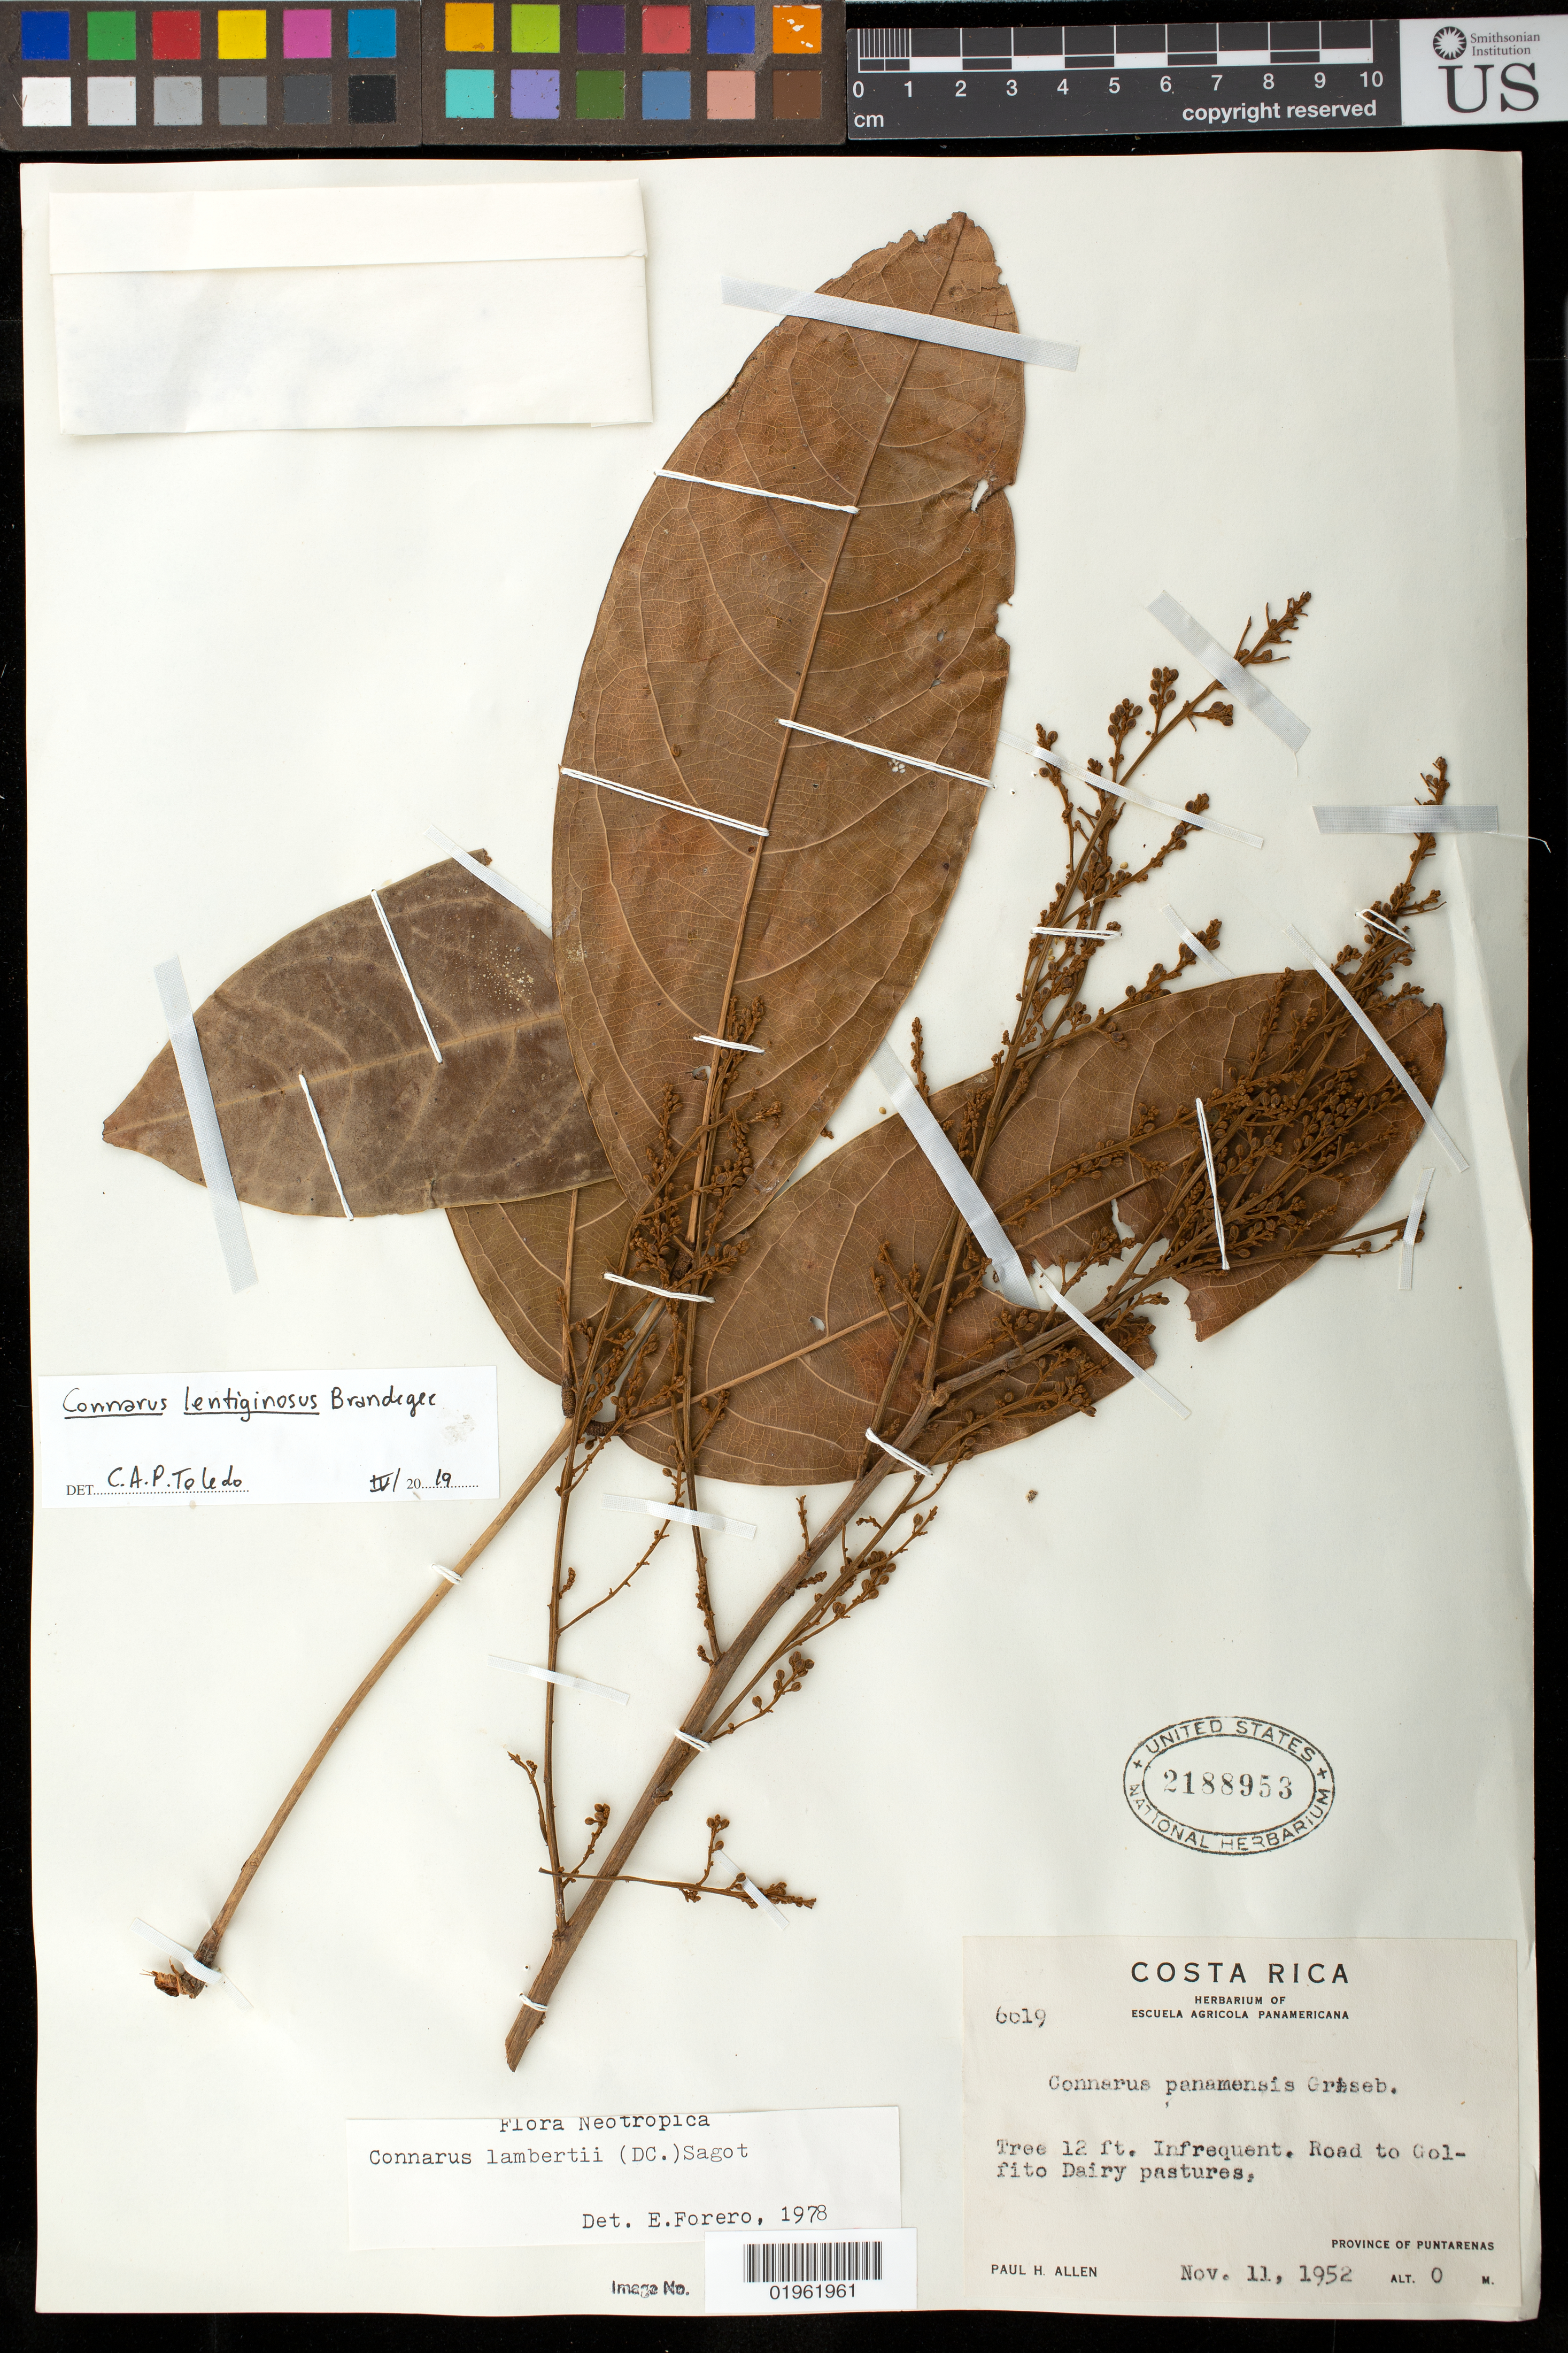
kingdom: Plantae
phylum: Tracheophyta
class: Magnoliopsida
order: Oxalidales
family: Connaraceae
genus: Connarus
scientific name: Connarus lentiginosus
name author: Brandegee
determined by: Toledo, Cassio Augusto Patrocinio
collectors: P. H. Allen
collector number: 6619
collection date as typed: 11 Nov 1952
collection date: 1952-11-11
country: Costa Rica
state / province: Puntarenas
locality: Road to Golfito dairy pastures.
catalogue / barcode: US 2188953